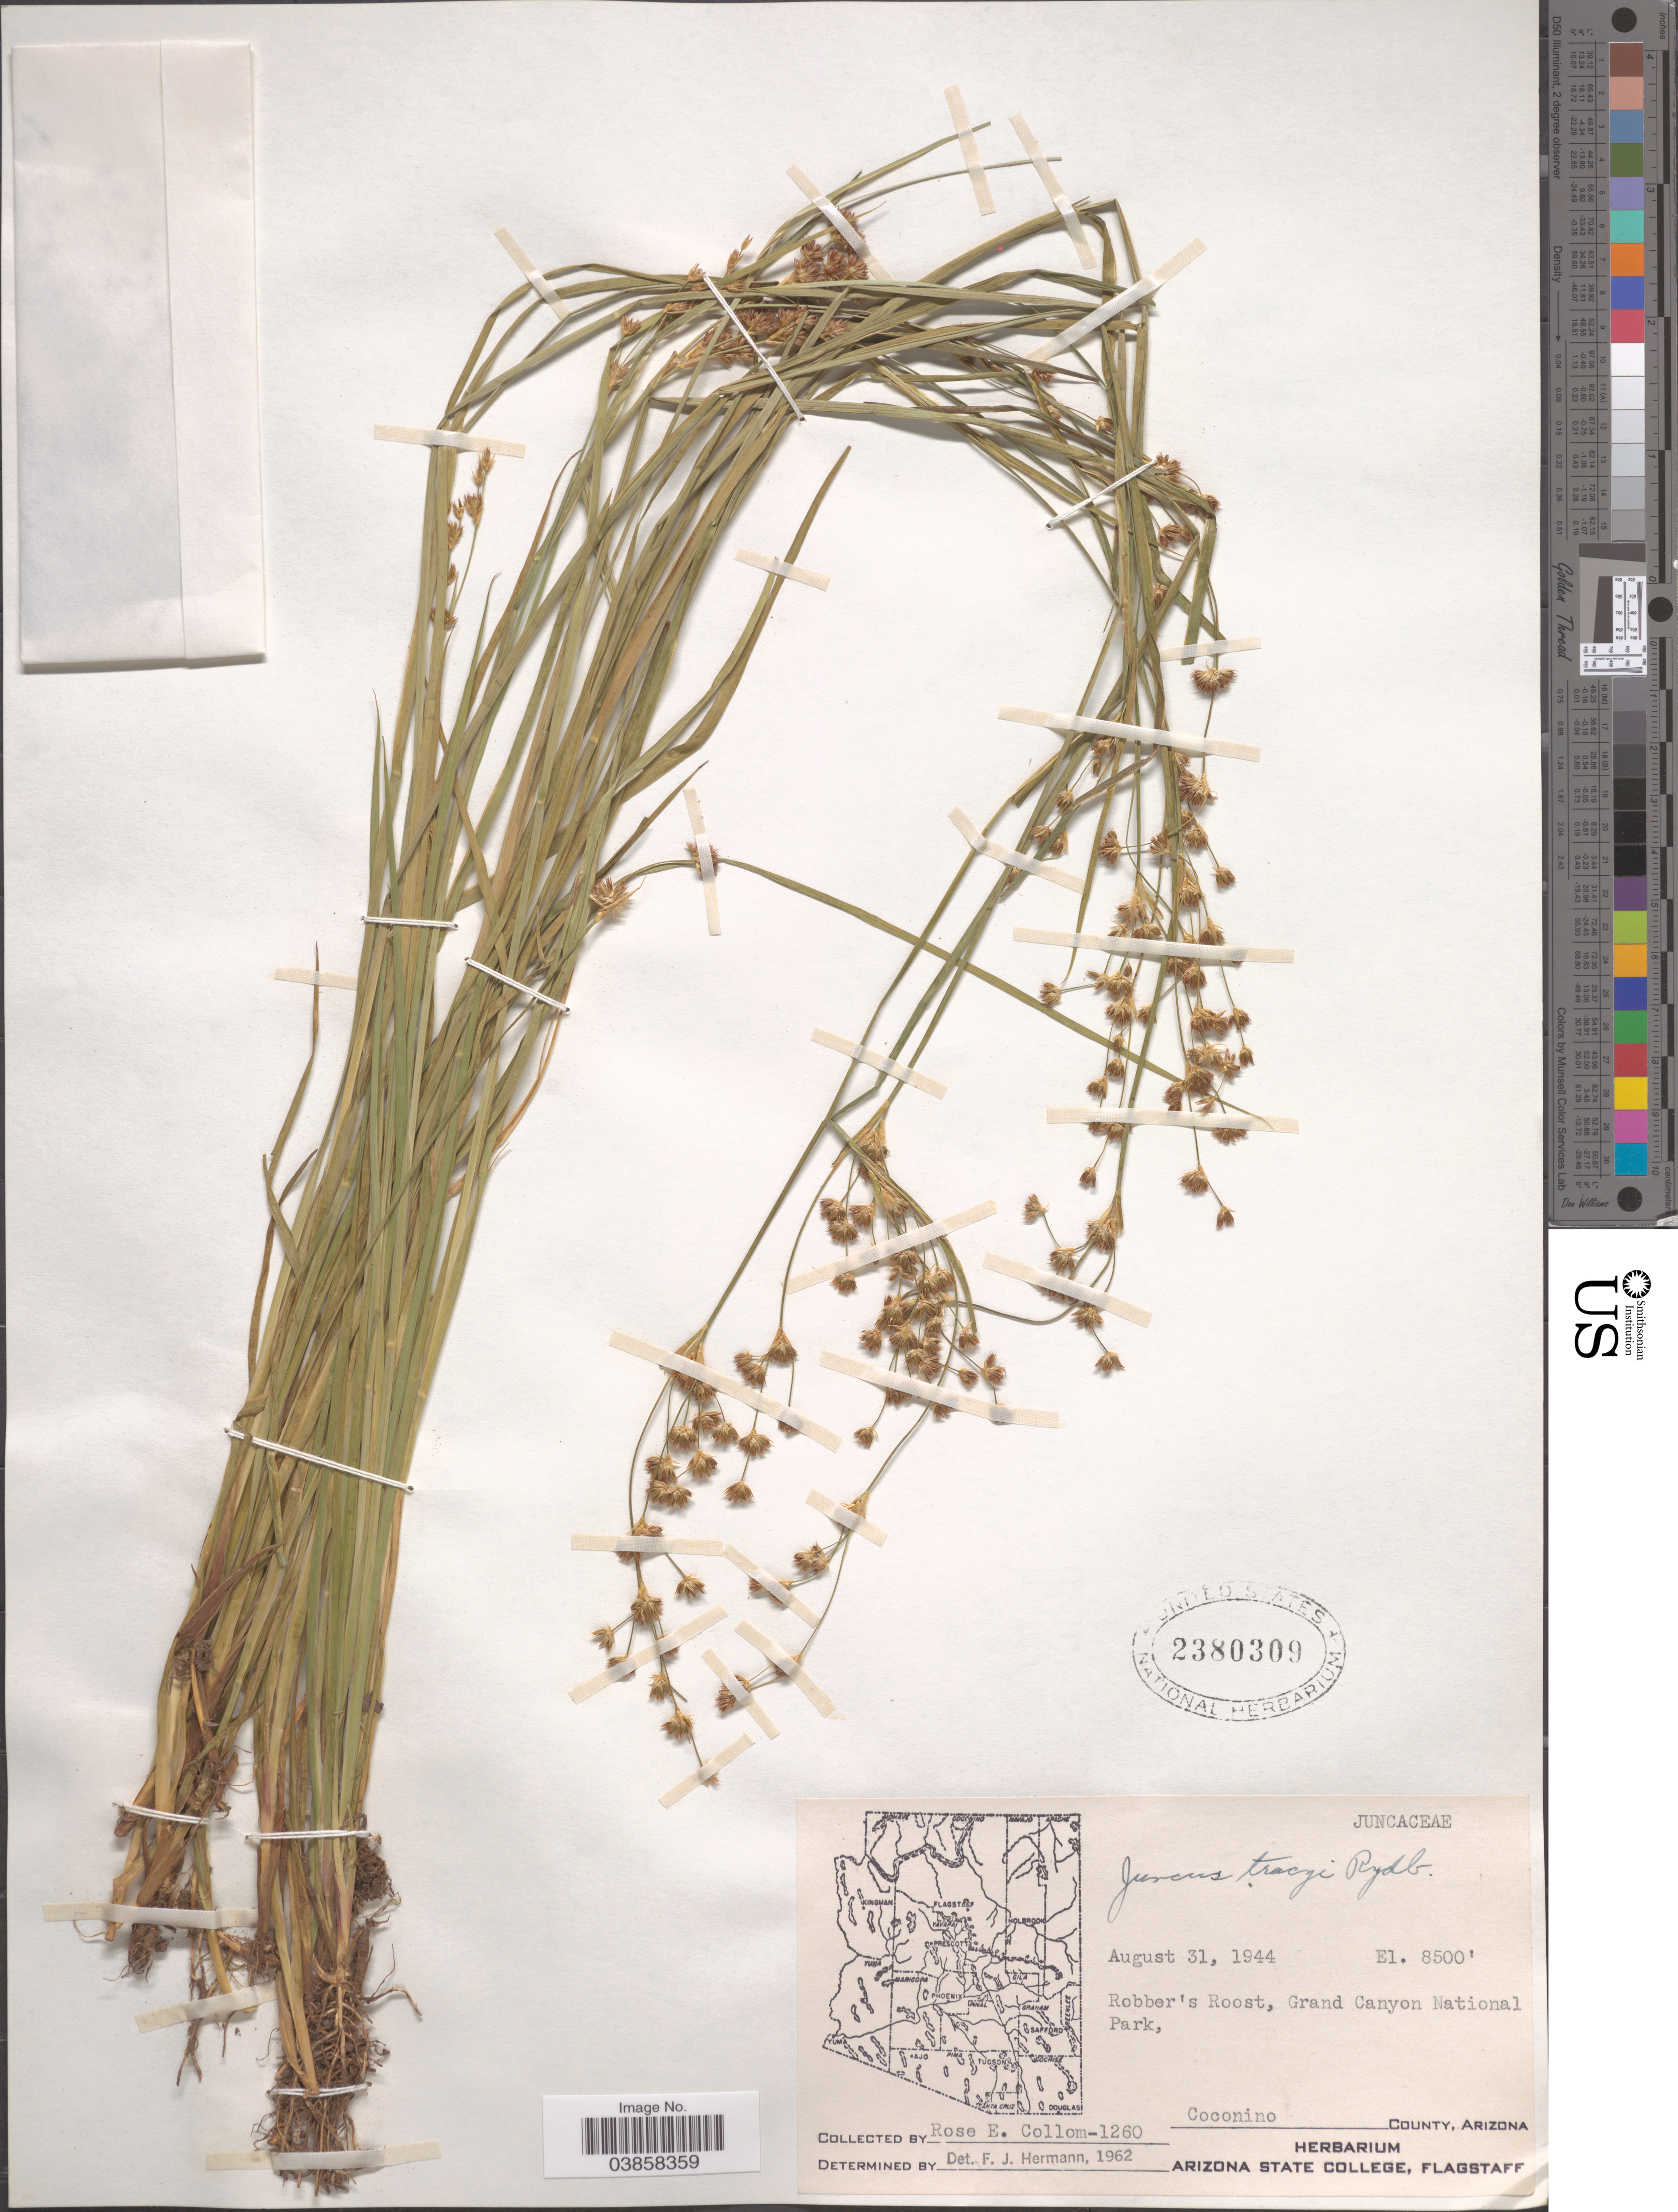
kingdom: Plantae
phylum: Tracheophyta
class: Liliopsida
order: Poales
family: Juncaceae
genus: Juncus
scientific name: Juncus tracyi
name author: Rydb.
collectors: R. E. Collom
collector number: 1260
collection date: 1944-08-31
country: United States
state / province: Arizona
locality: Robber's Roost, Grand Canyon National Park, Coconino County.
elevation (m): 2591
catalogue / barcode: US 2380309